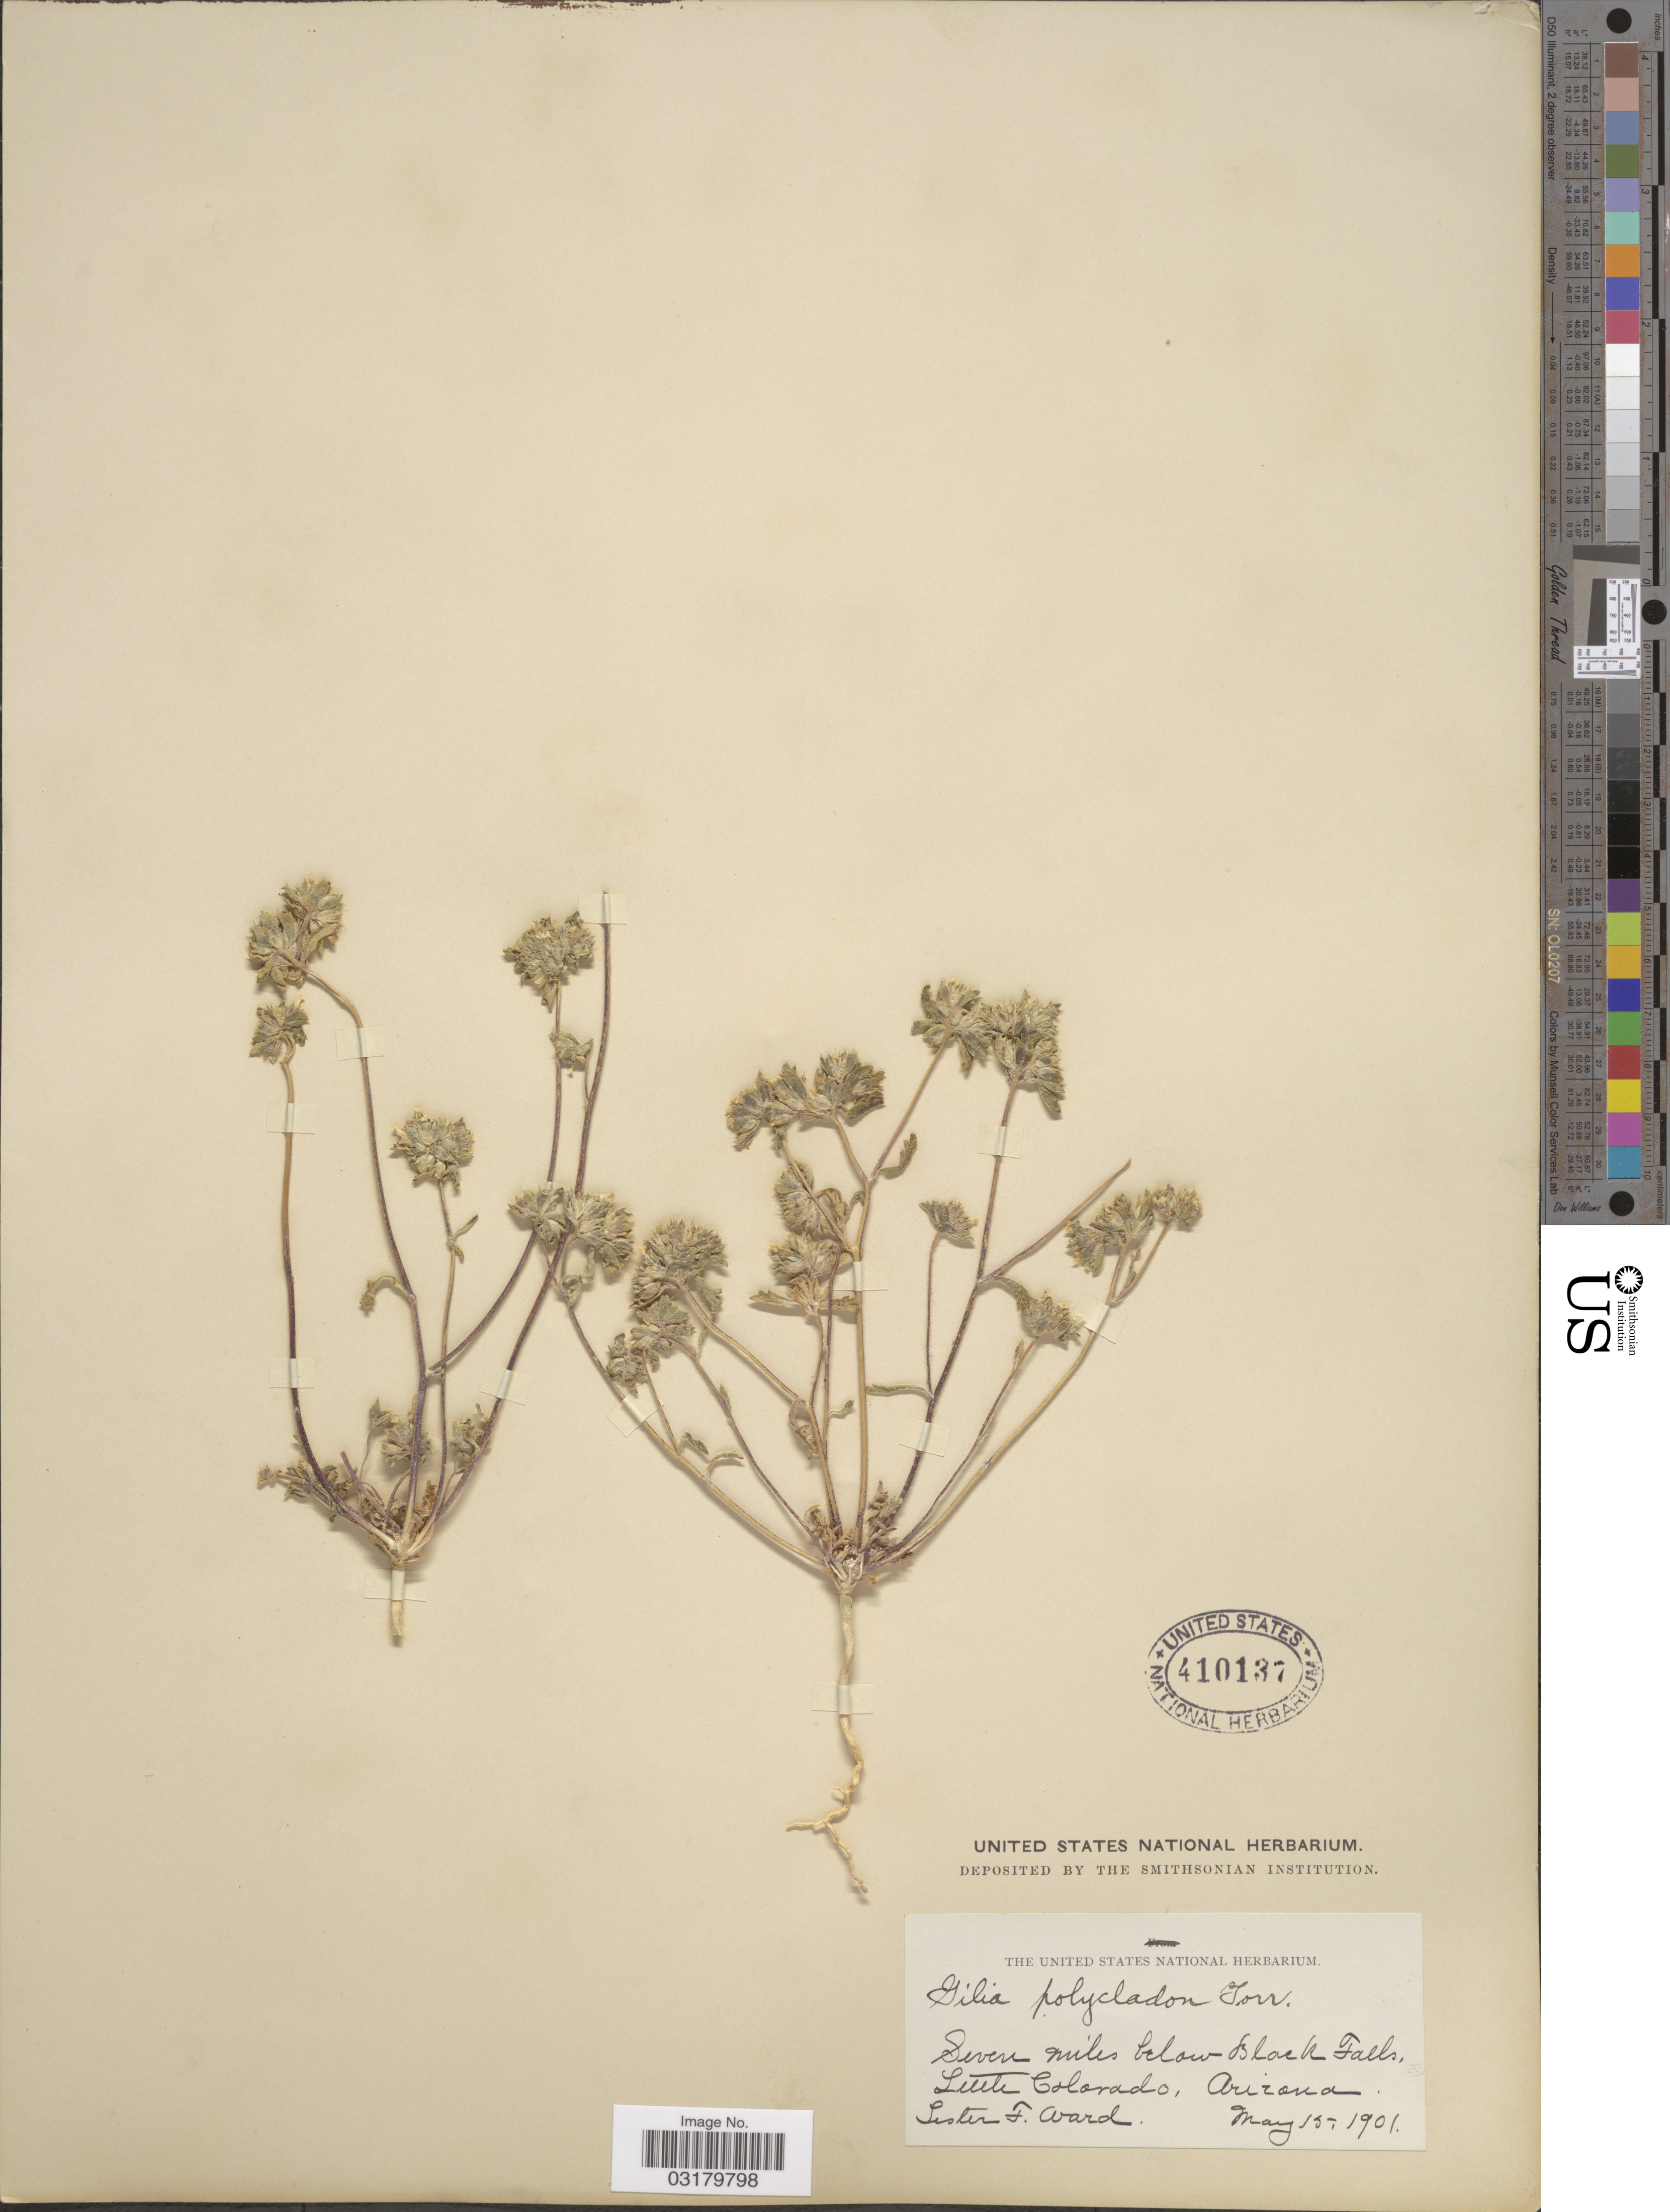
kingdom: Plantae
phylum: Tracheophyta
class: Magnoliopsida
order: Ericales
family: Polemoniaceae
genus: Ipomopsis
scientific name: Ipomopsis polycladon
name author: (Torr.) V.E. Grant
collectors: L. F. Ward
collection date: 1901-05-15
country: United States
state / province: Arizona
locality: Seven miles below Black Falls, Little Colorado.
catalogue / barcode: US 410137